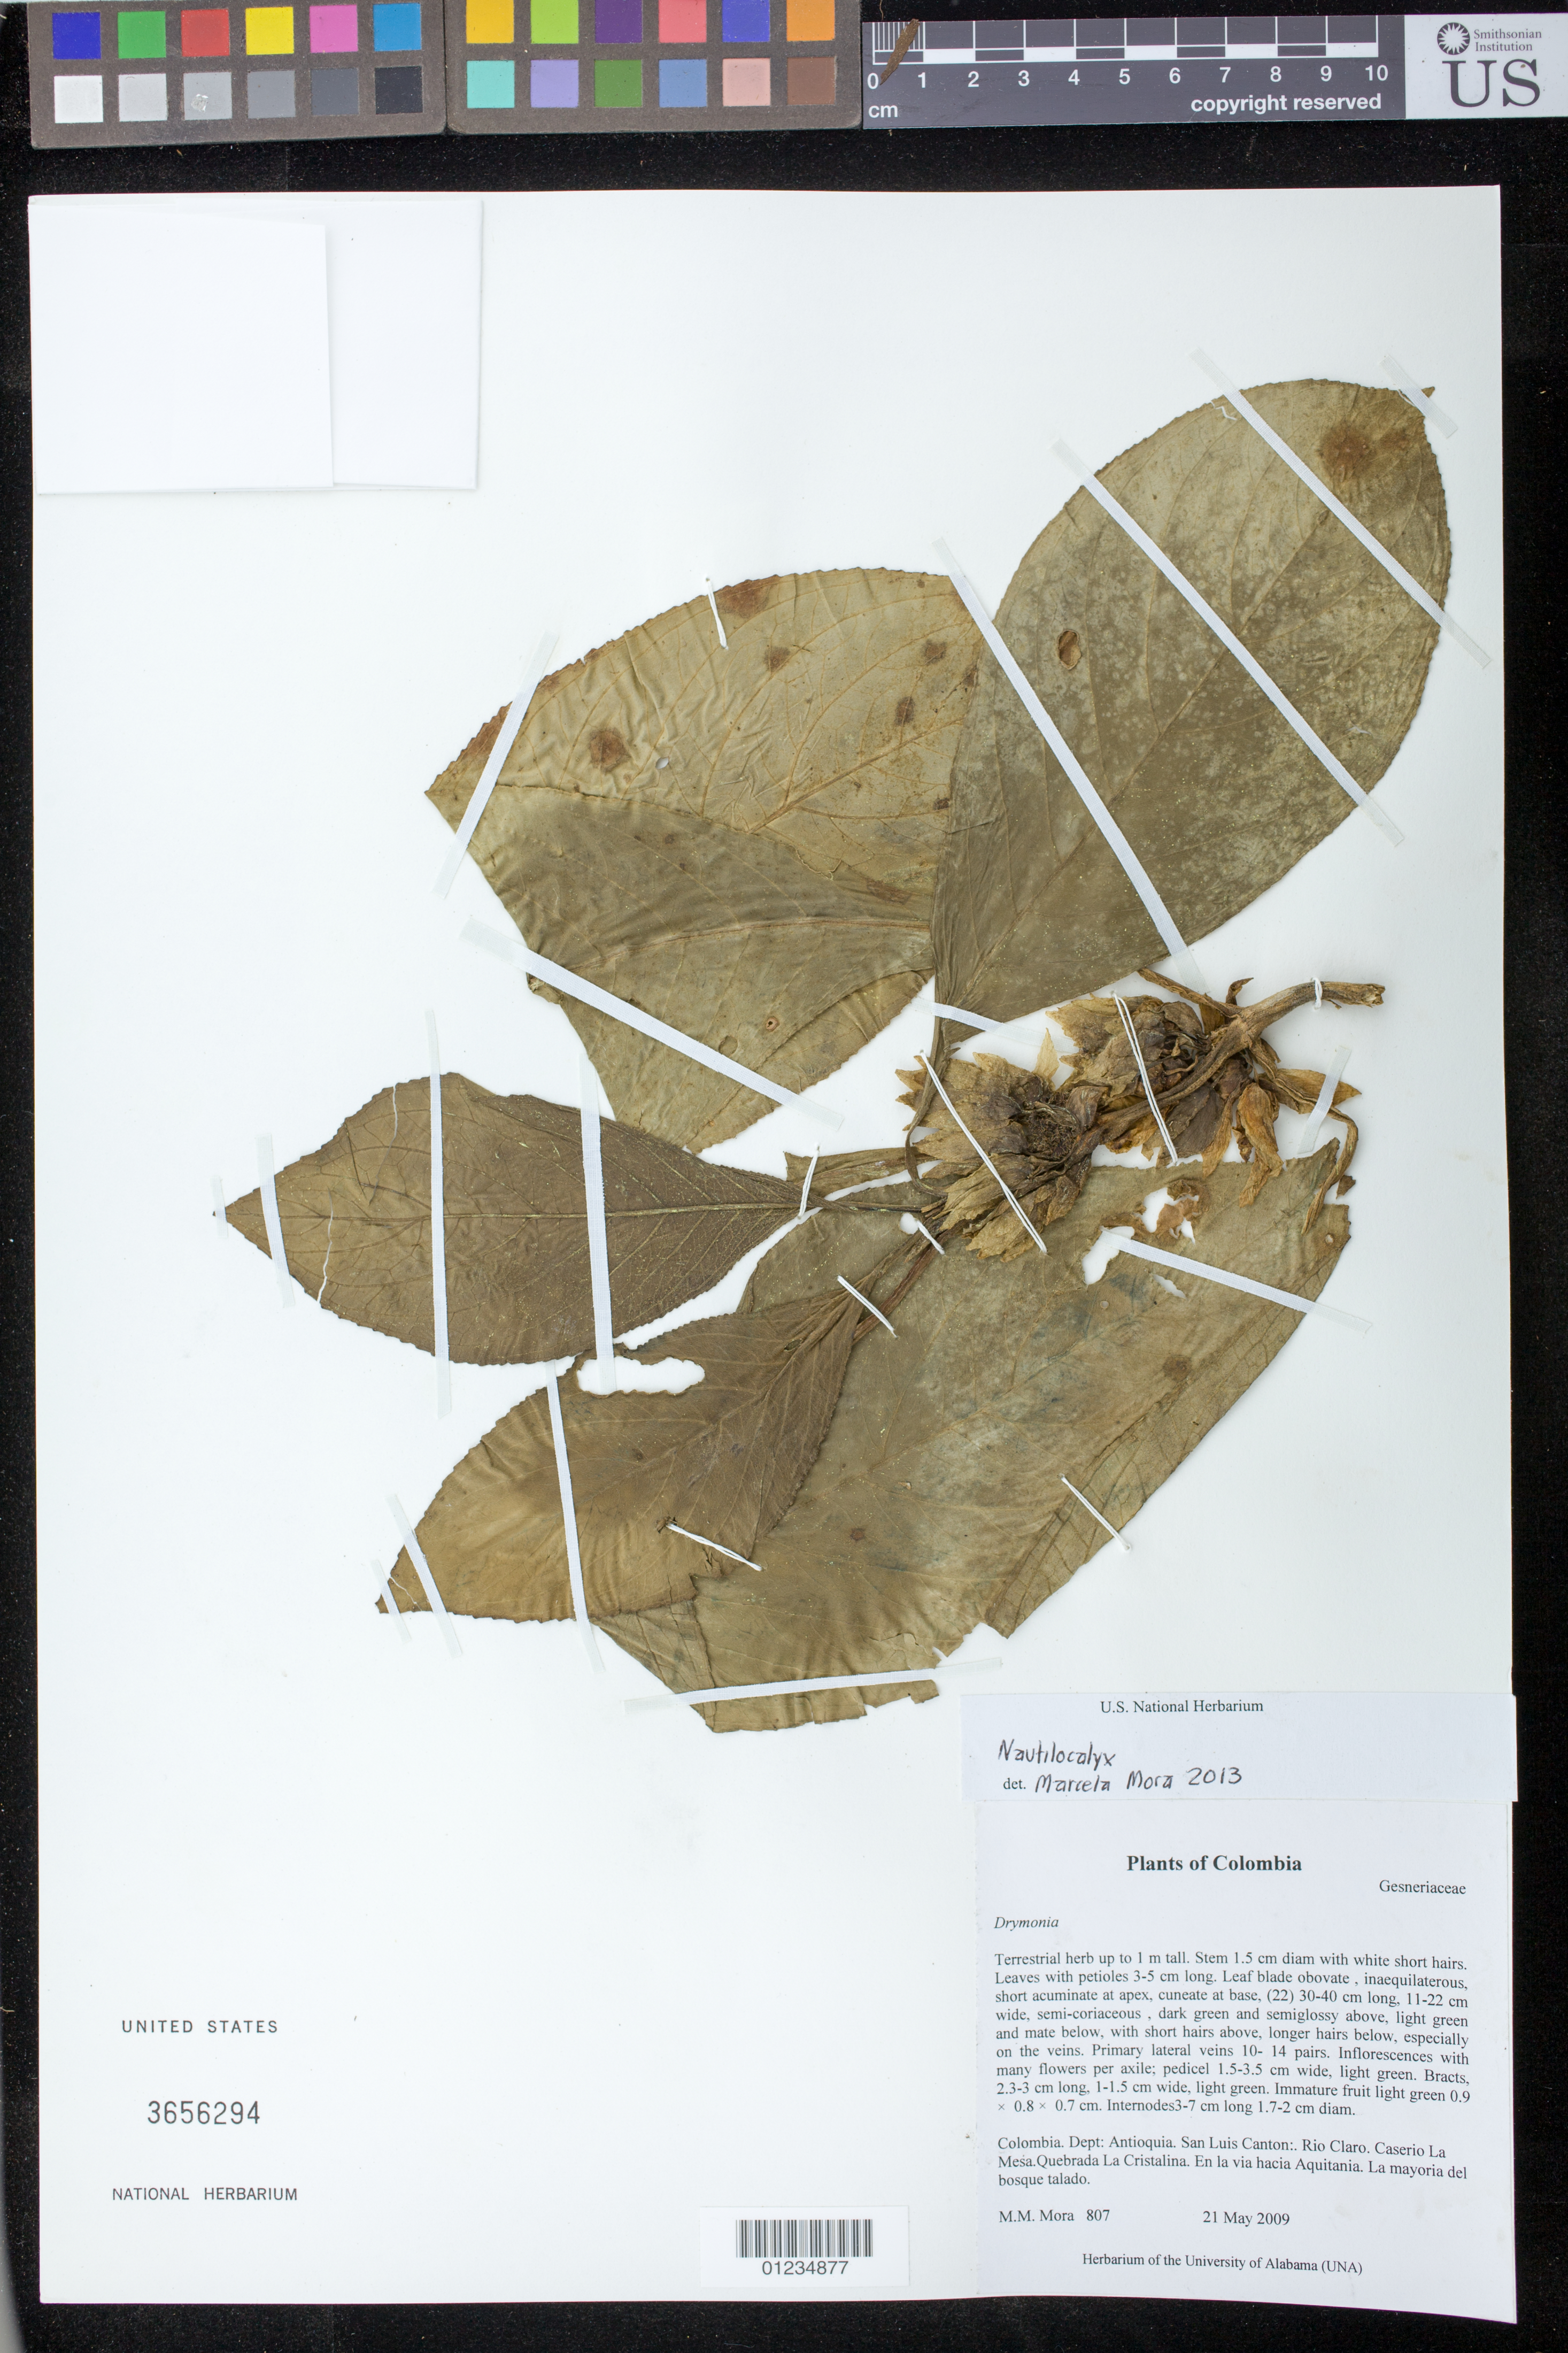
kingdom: Plantae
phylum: Tracheophyta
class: Magnoliopsida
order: Lamiales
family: Gesneriaceae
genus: Nautilocalyx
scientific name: Nautilocalyx sp.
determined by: Mora, M. Marcela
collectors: M. M. Mora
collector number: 807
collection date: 2009-05-21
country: Colombia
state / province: Antioquiá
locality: San Luis Canton. Rio Claro. Caserio La Mesa. Quebrada La Cristalina. En la via hacia Aquitania. La mayoria del bosque talado.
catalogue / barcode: US 3656294